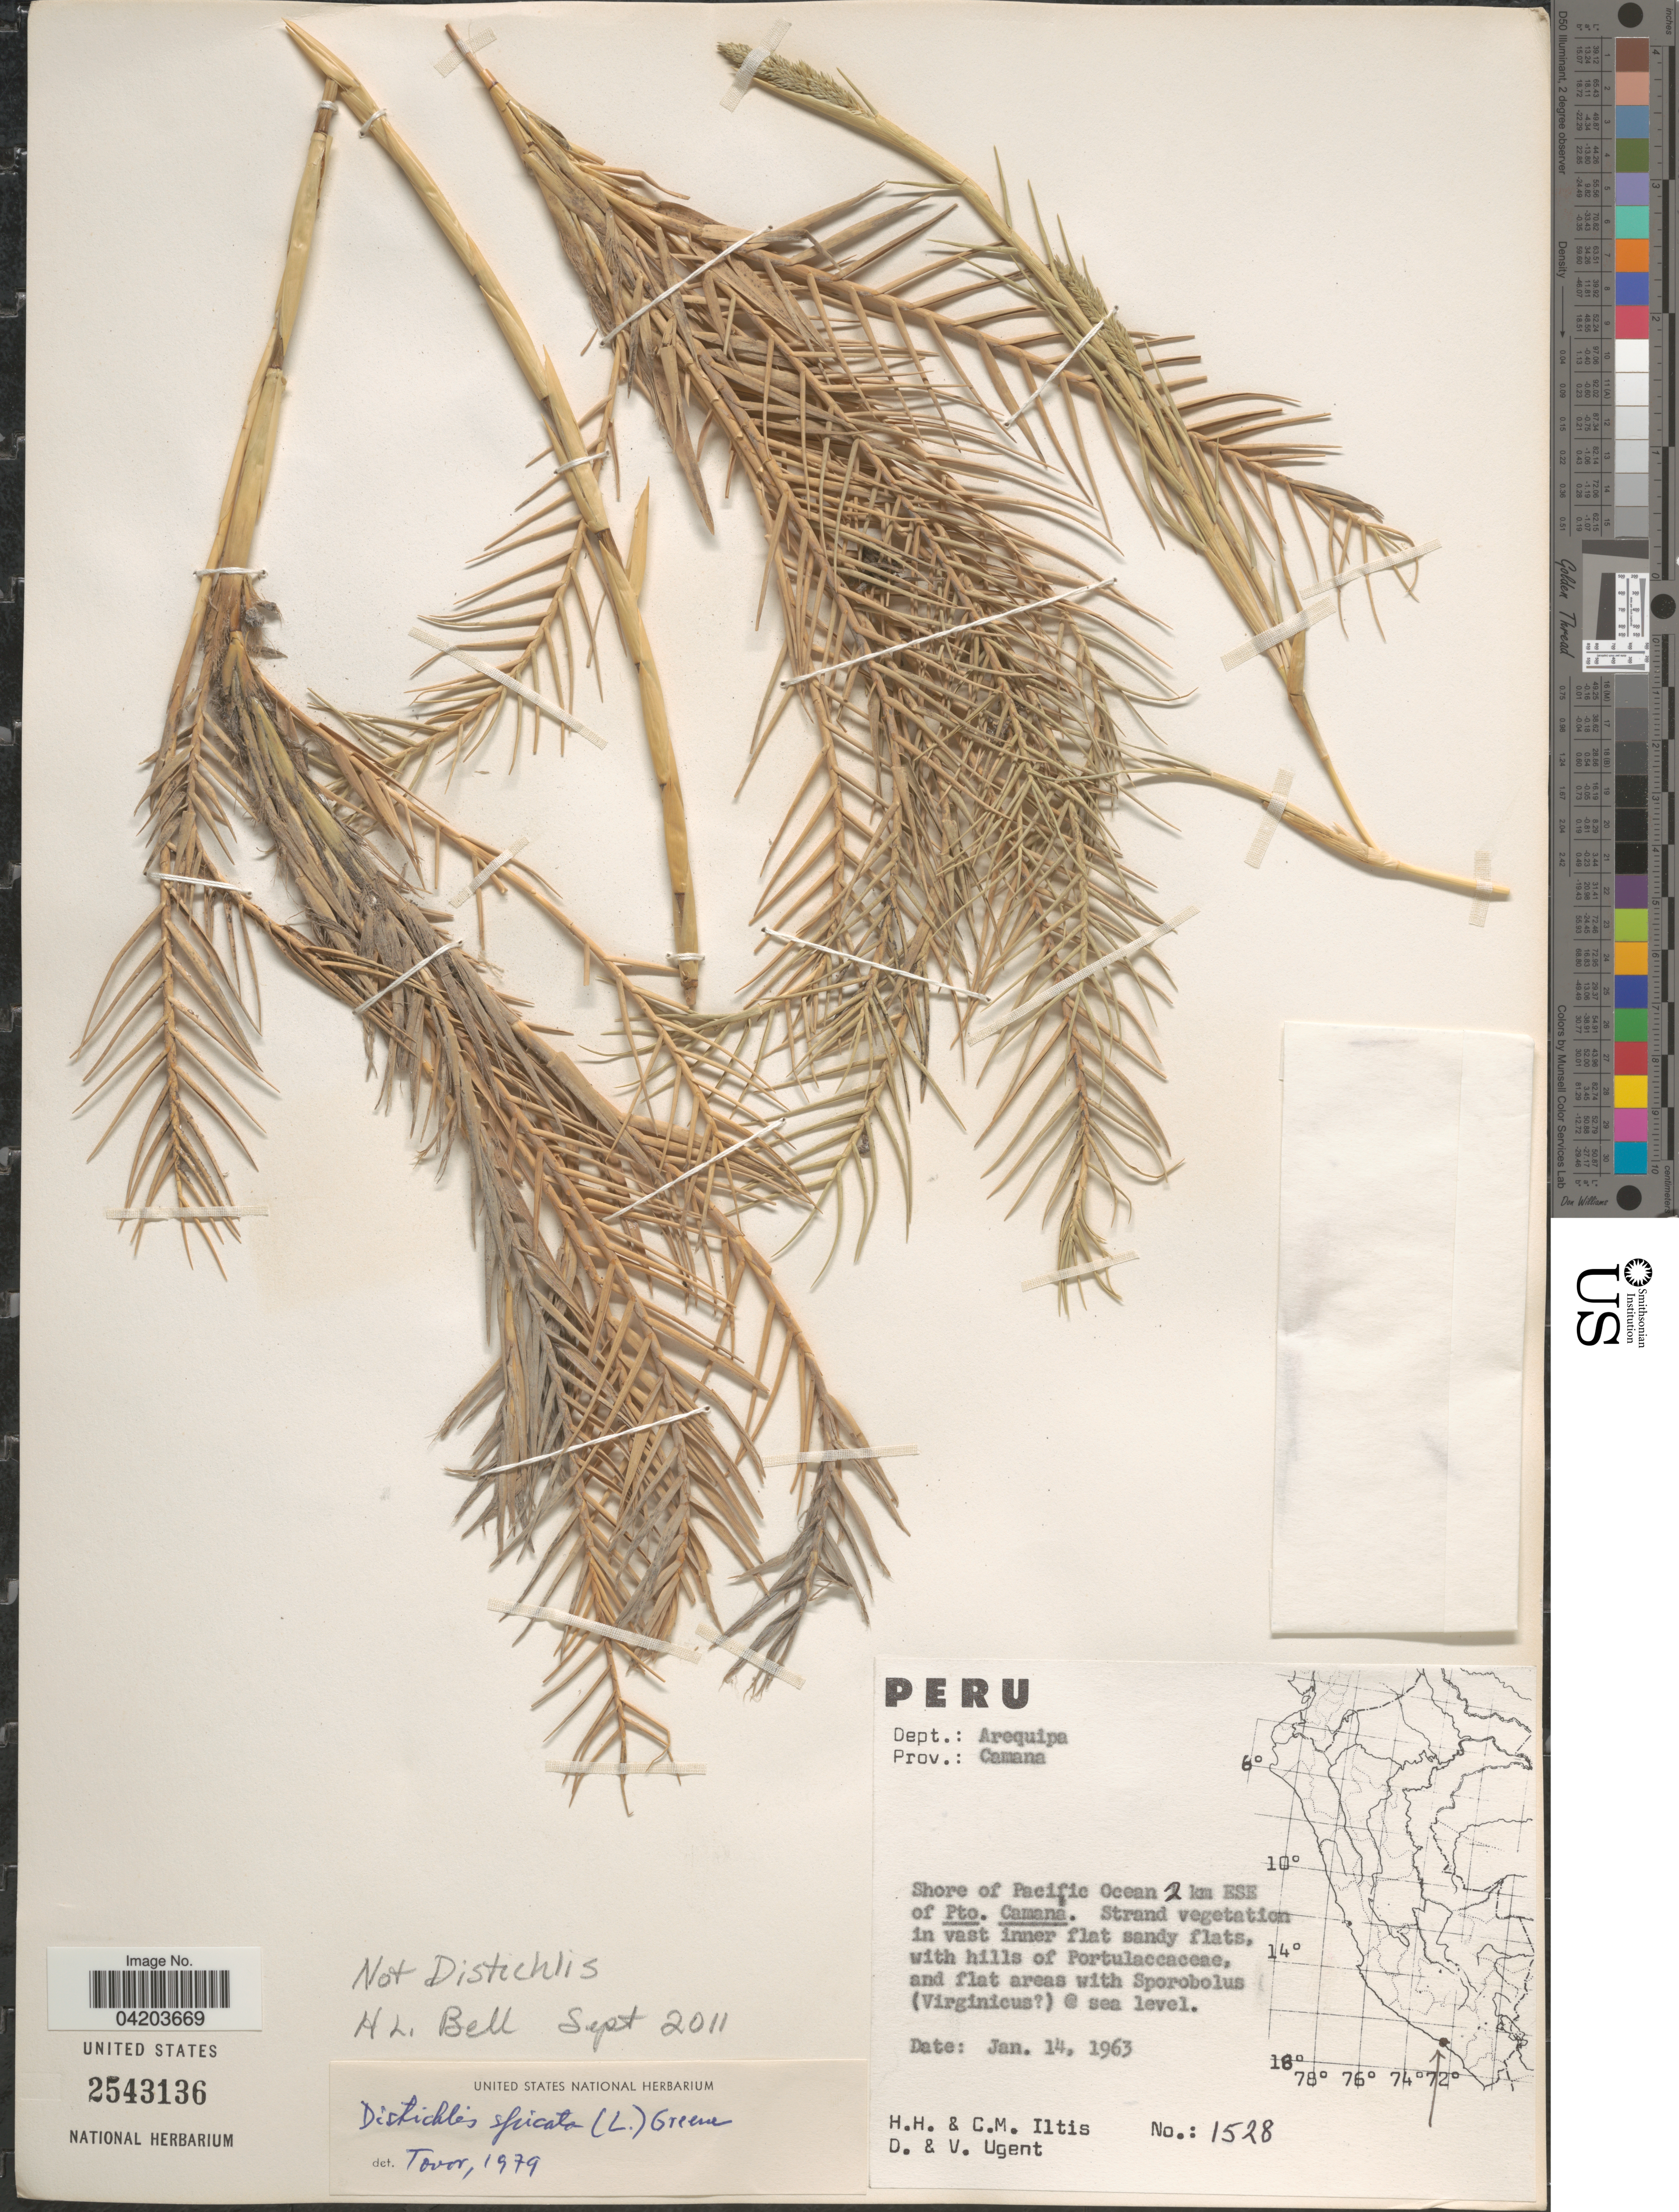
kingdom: Plantae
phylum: Tracheophyta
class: Liliopsida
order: Poales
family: Poaceae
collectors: H. H. Iltis, C. M Iltis, D. Ugent & V. Ugent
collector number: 1528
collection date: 1963-01-14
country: Peru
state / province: Arequipa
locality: Dept.: Arequipa. Prov.: Camana. Shore of Pacific Ocean 2 km ESE of Pto. Camana.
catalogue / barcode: US 2543136